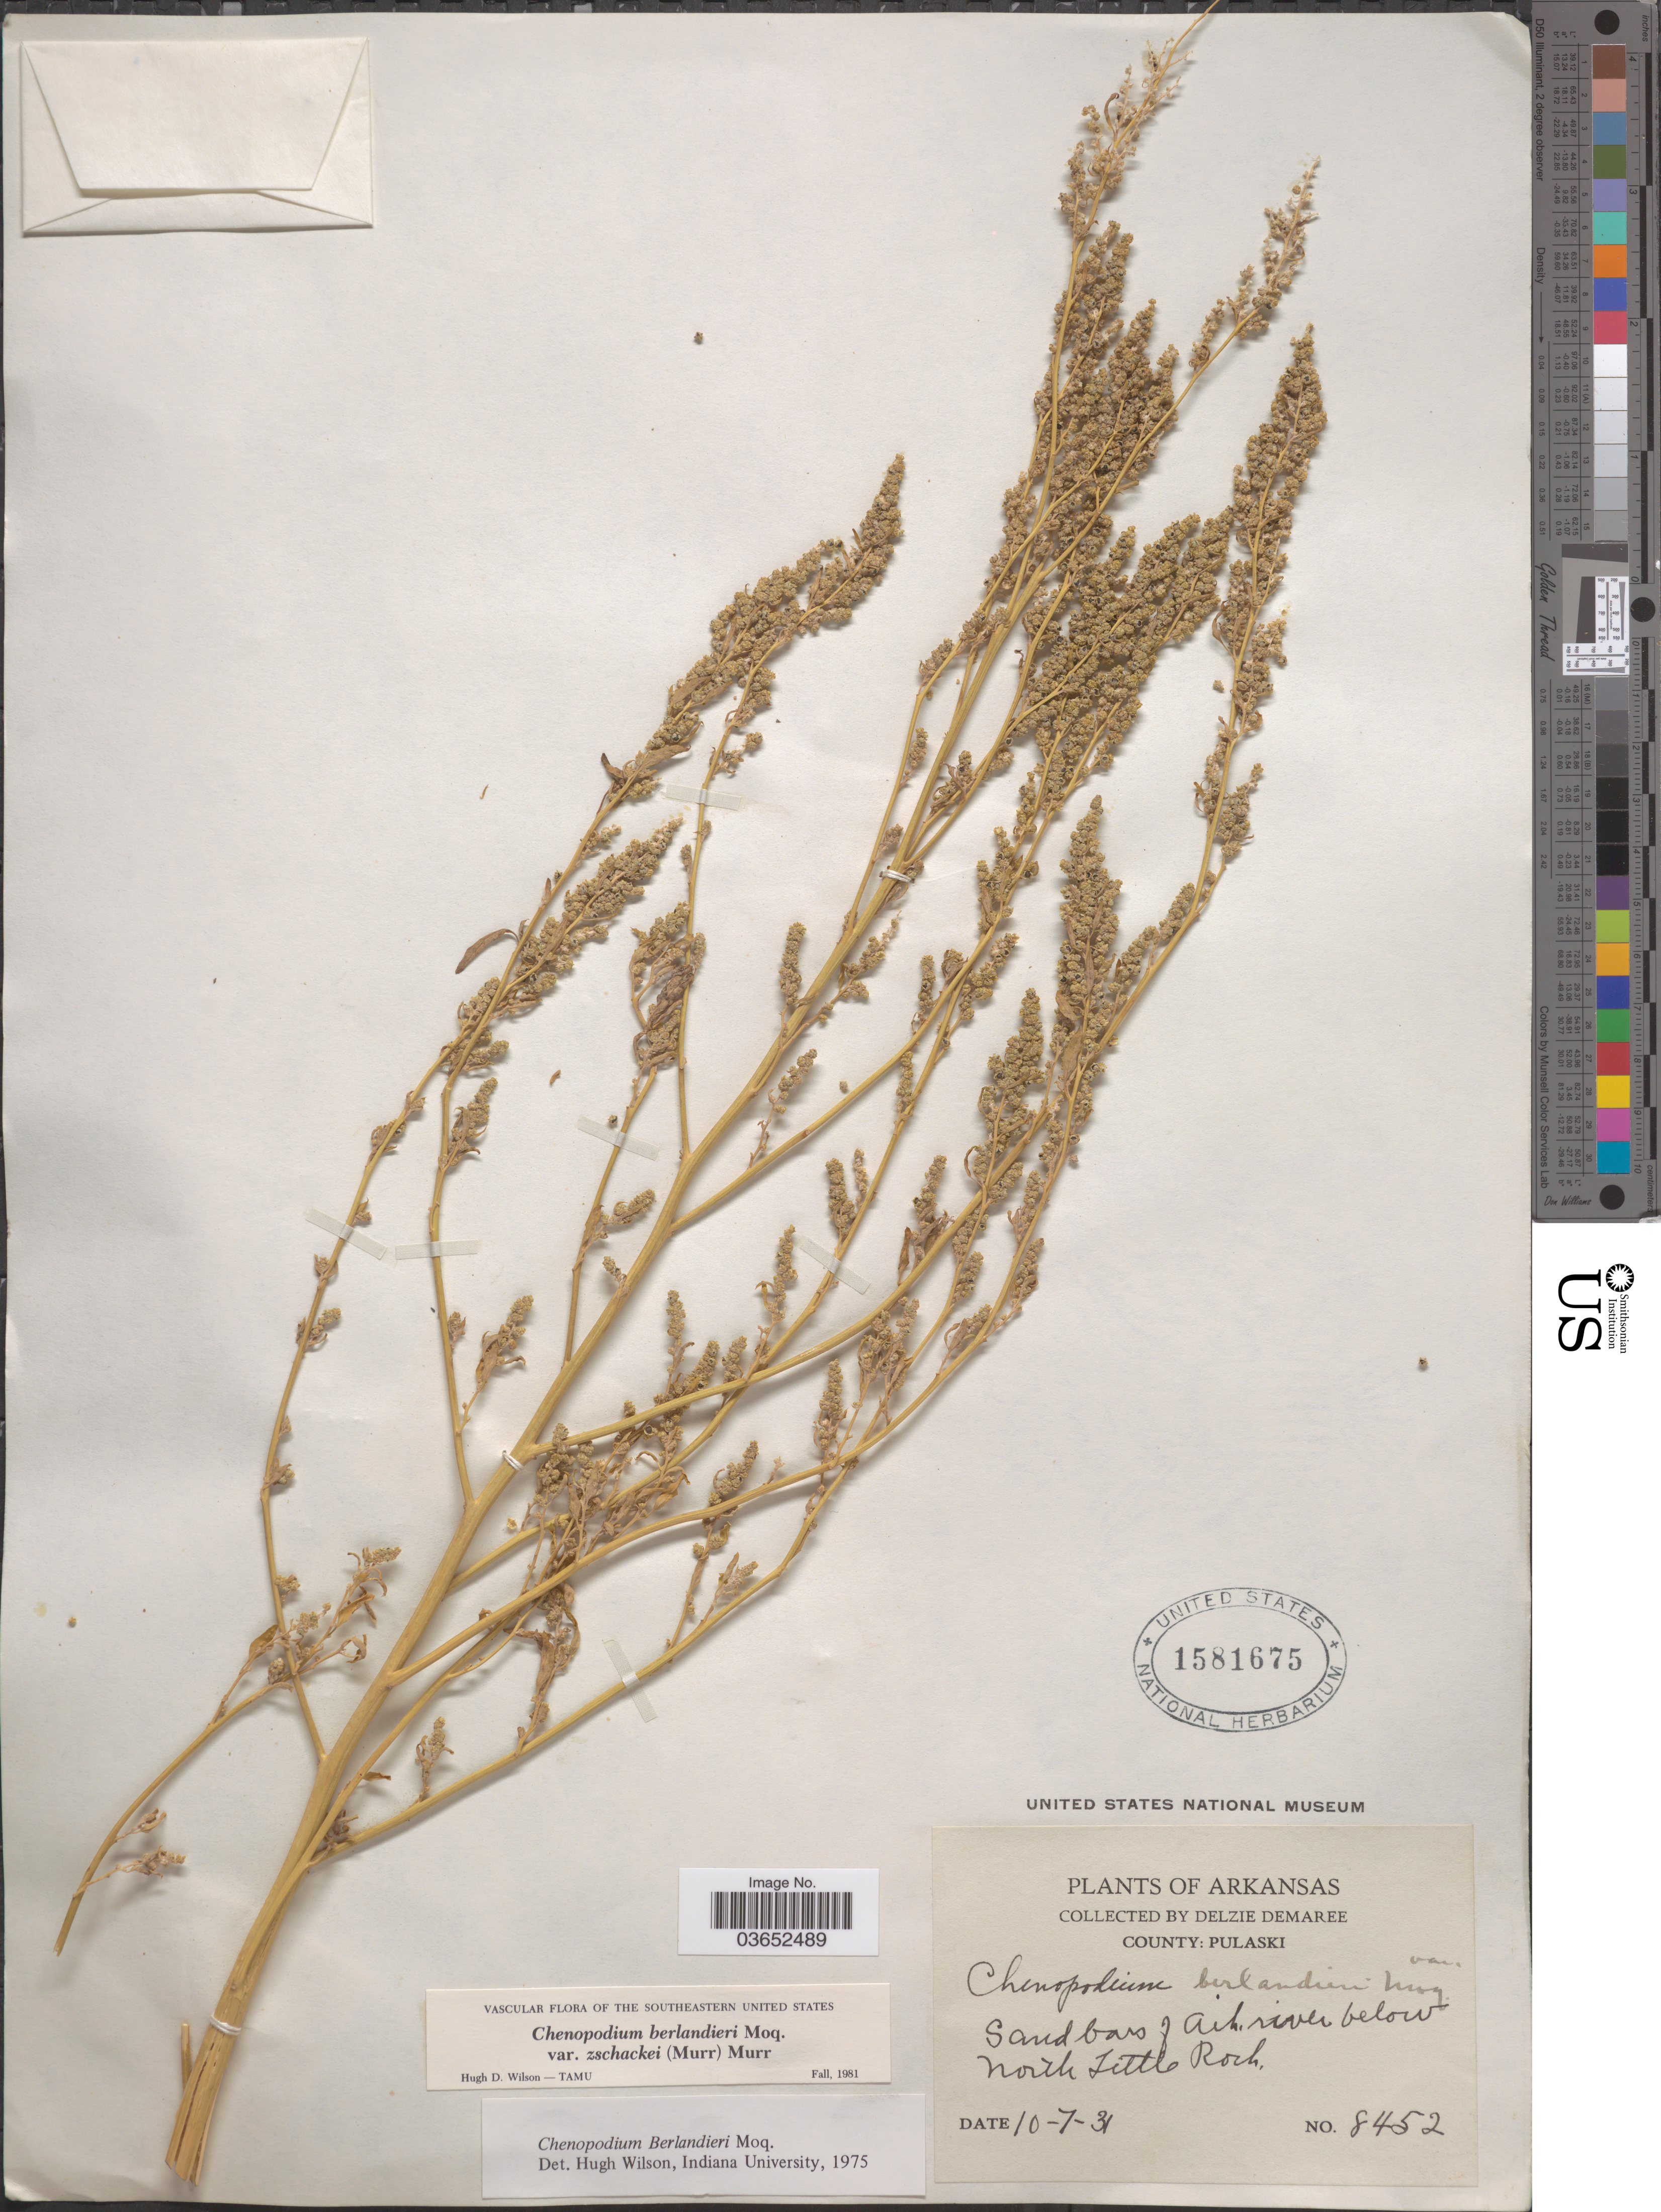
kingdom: Plantae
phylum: Tracheophyta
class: Magnoliopsida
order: Caryophyllales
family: Amaranthaceae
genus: Chenopodium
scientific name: Chenopodium berlandieri var. zschackei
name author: (Murr.) Murr.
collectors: D. Demaree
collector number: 8452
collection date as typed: Transcribed d/m/y: 7/10/31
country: United States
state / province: Arkansas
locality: County: Pulaski. Sand bars of Ark. river below North Little Rock.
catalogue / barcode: US 1581675